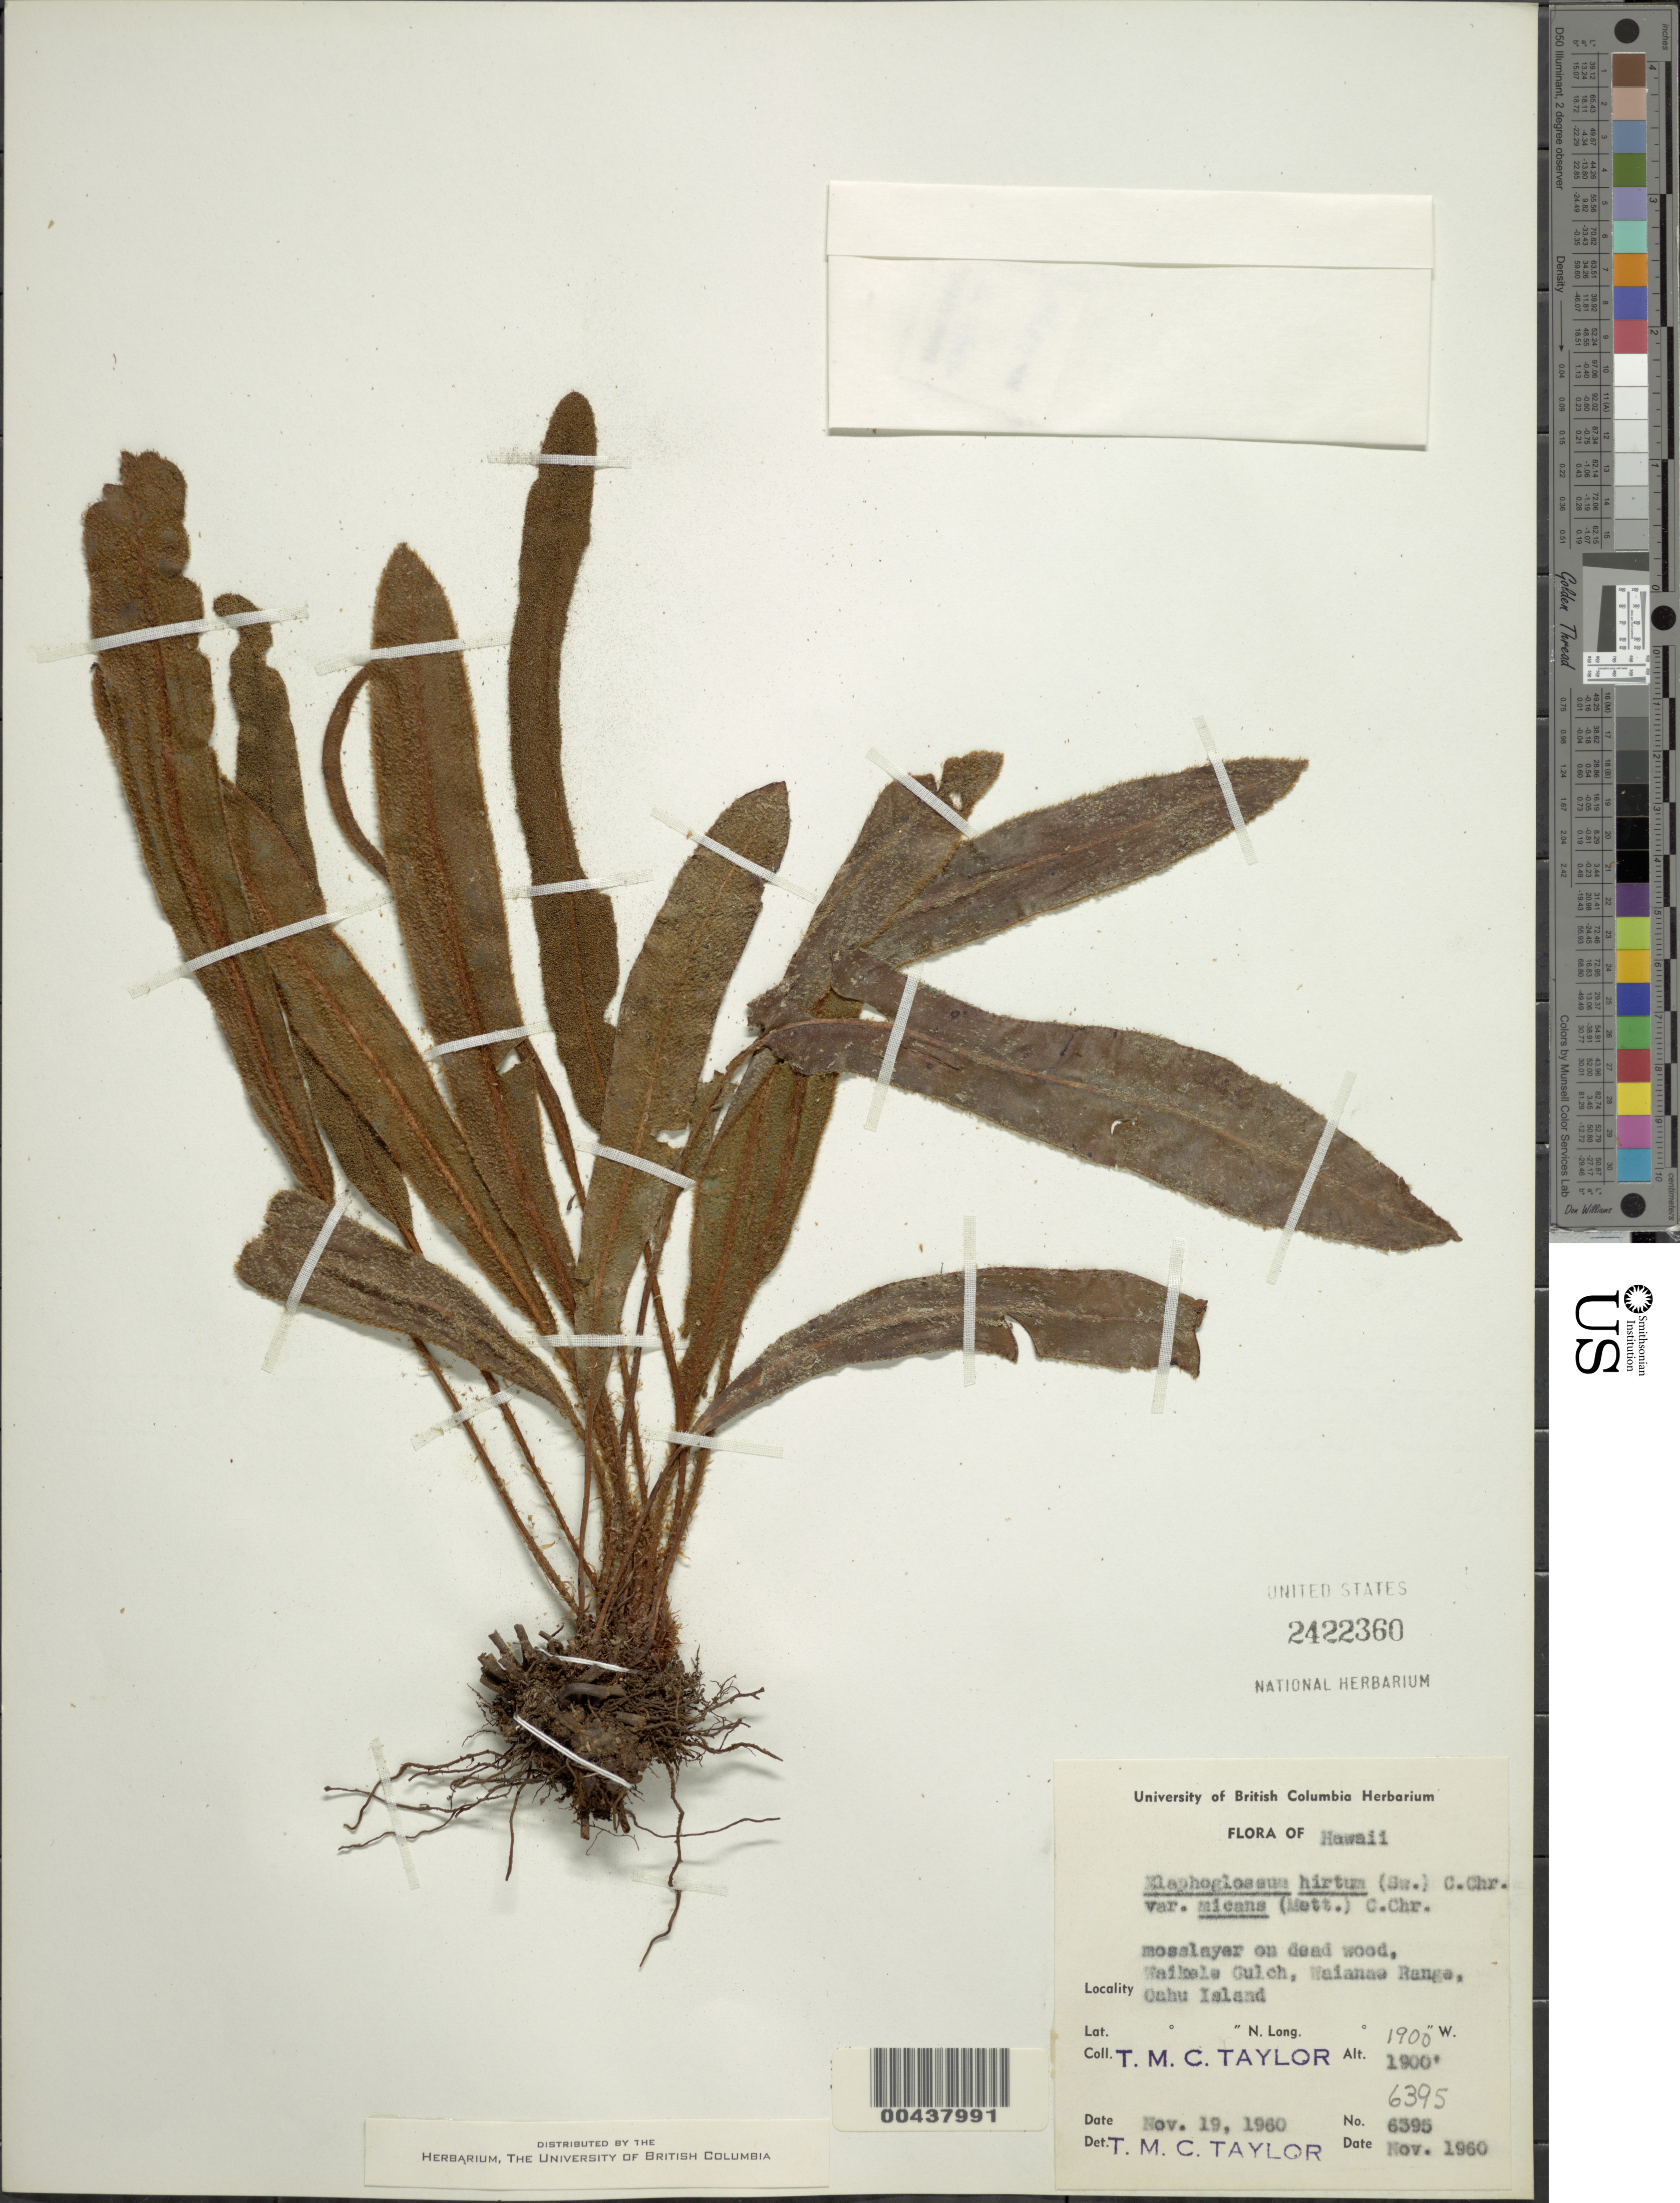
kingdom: Plantae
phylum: Tracheophyta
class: Polypodiopsida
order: Polypodiales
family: Dryopteridaceae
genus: Elaphoglossum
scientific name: Elaphoglossum hirtum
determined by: Taylor, T. M. C.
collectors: T. M. C. Taylor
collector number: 6395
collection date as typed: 19 Nov 1960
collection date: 1960-11-19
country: United States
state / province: Hawaii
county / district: Honolulu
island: Oahu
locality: Waikale Gulch, Waianae Range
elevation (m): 579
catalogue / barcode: US 2422360